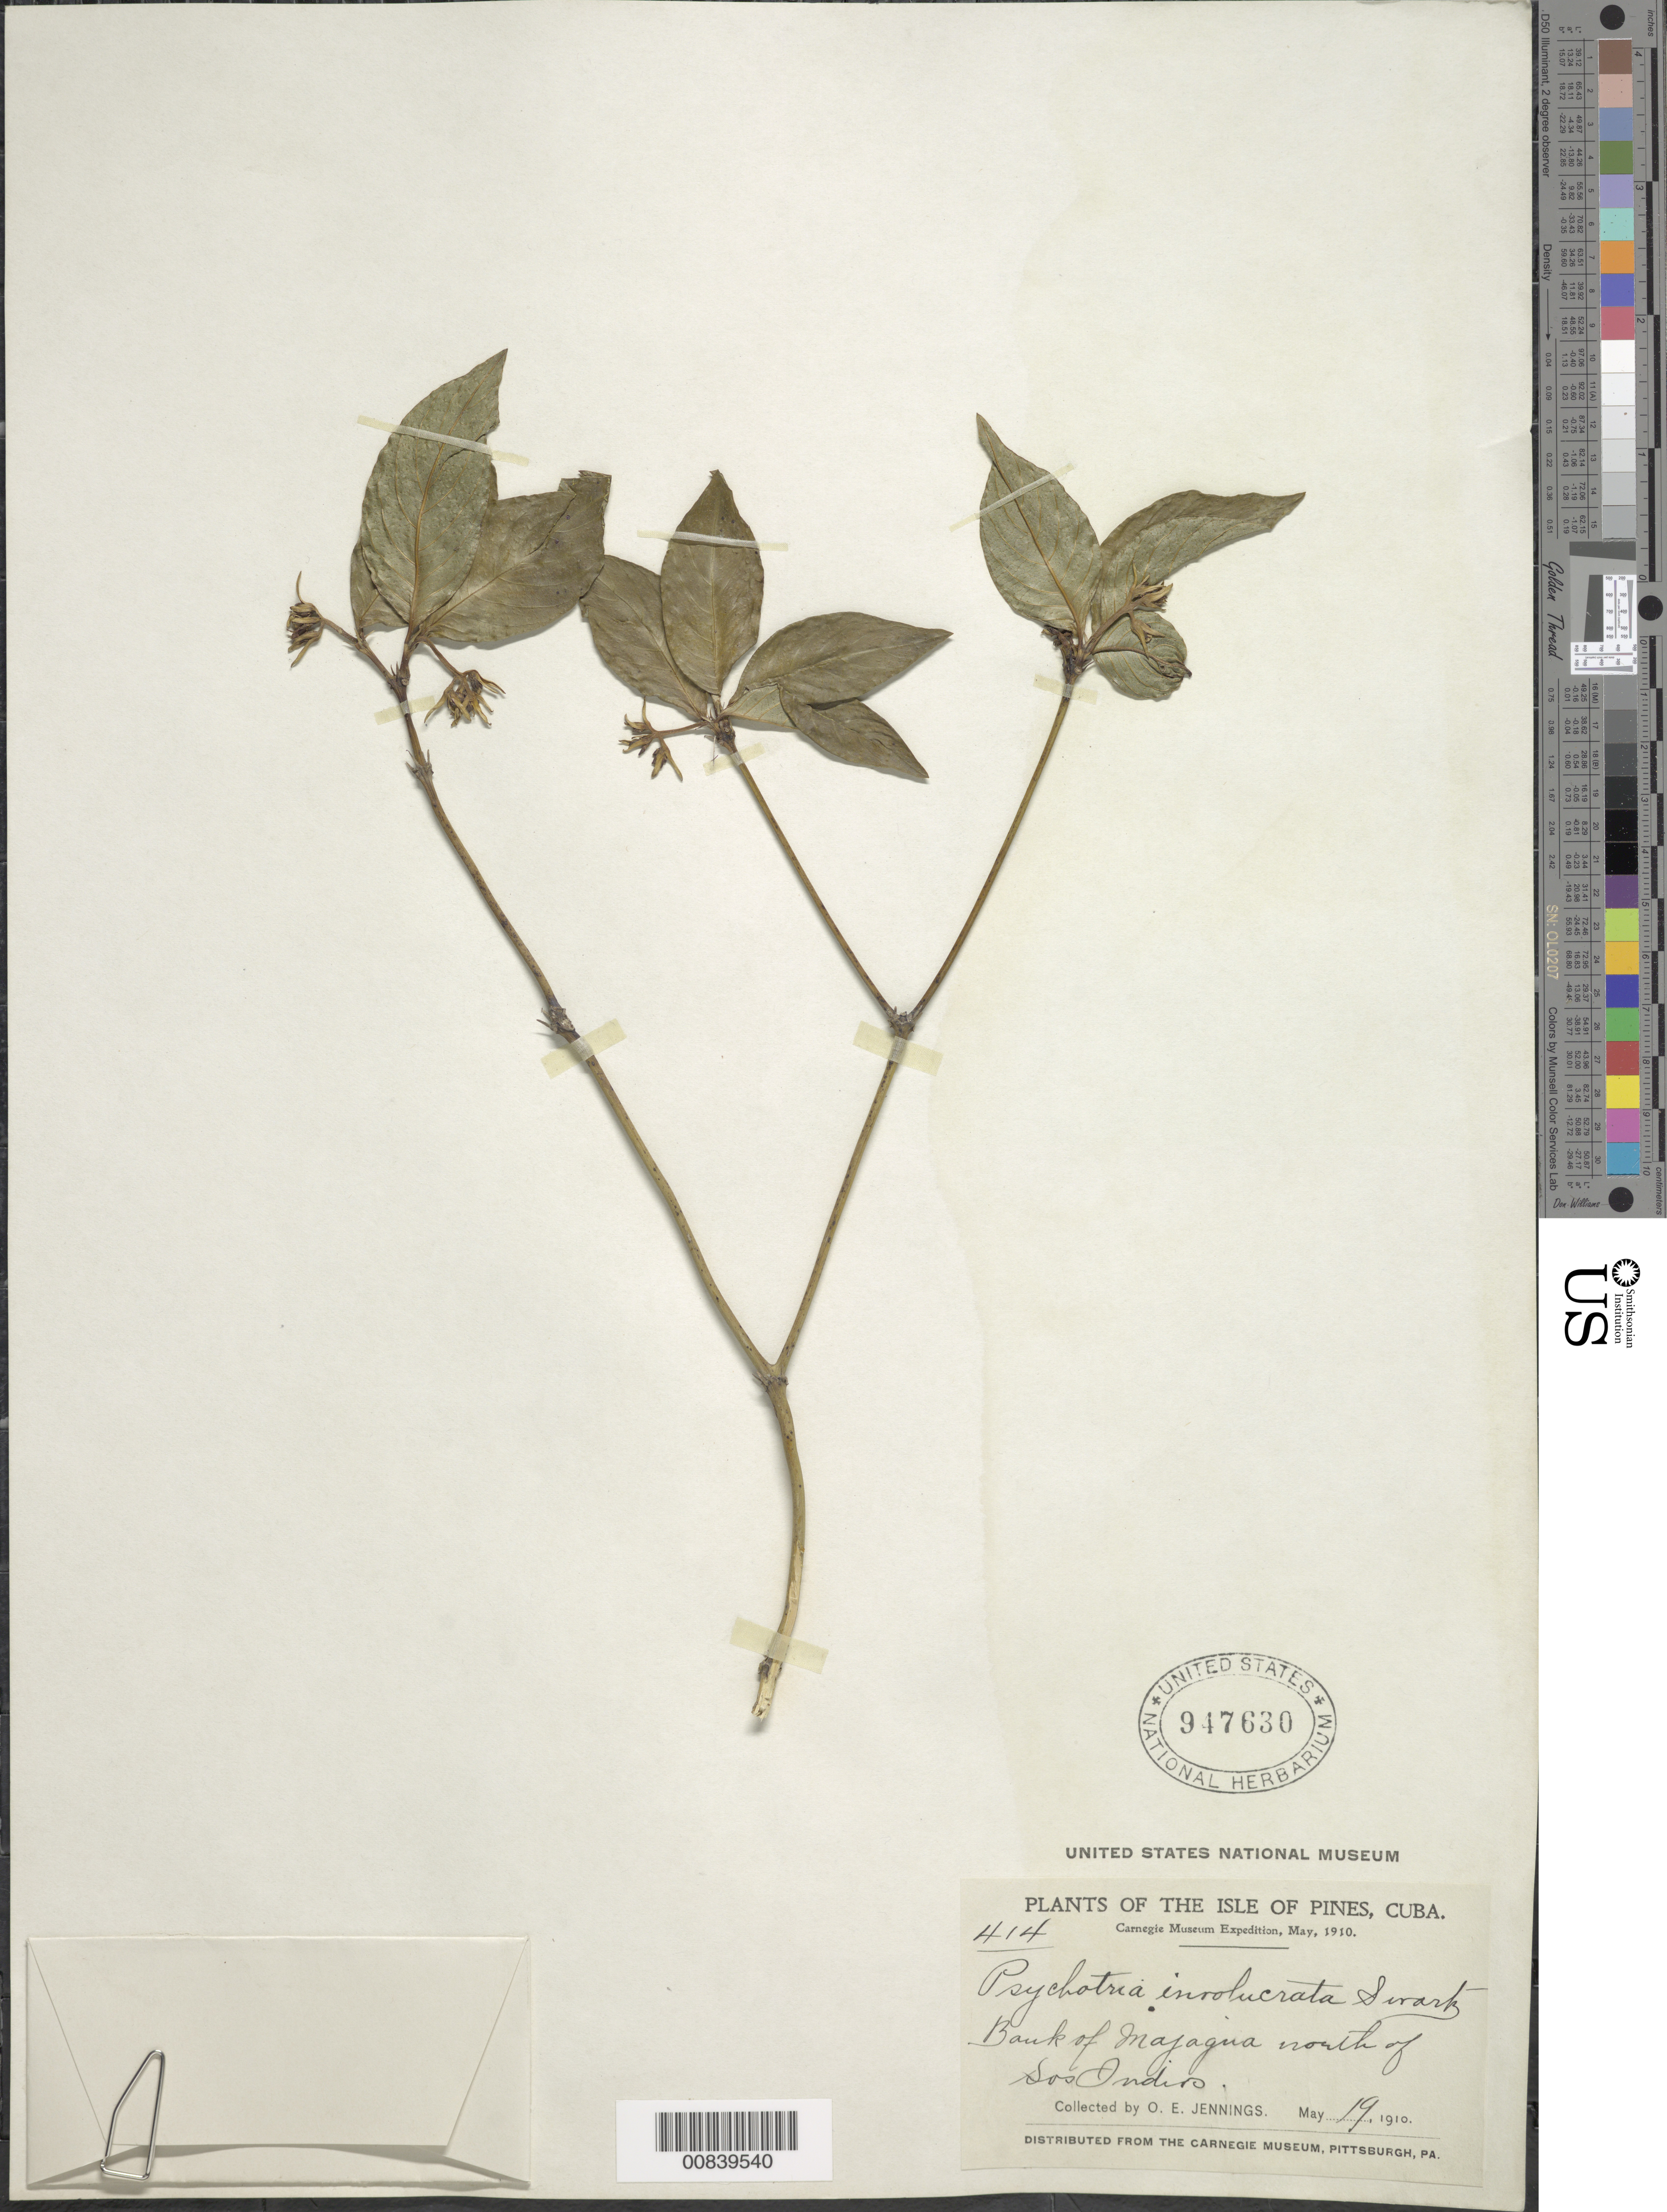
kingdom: Plantae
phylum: Tracheophyta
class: Magnoliopsida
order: Gentianales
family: Rubiaceae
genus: Psychotria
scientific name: Psychotria officinalis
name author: (Aubl.) Raeusch.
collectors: O. E. Jennings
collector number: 414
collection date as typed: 19 May 1910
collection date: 1910-05-19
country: Cuba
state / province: Isla de La Juventud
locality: Bank of Majagua, north of Los Indirs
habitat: Riverine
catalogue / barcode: US 947630